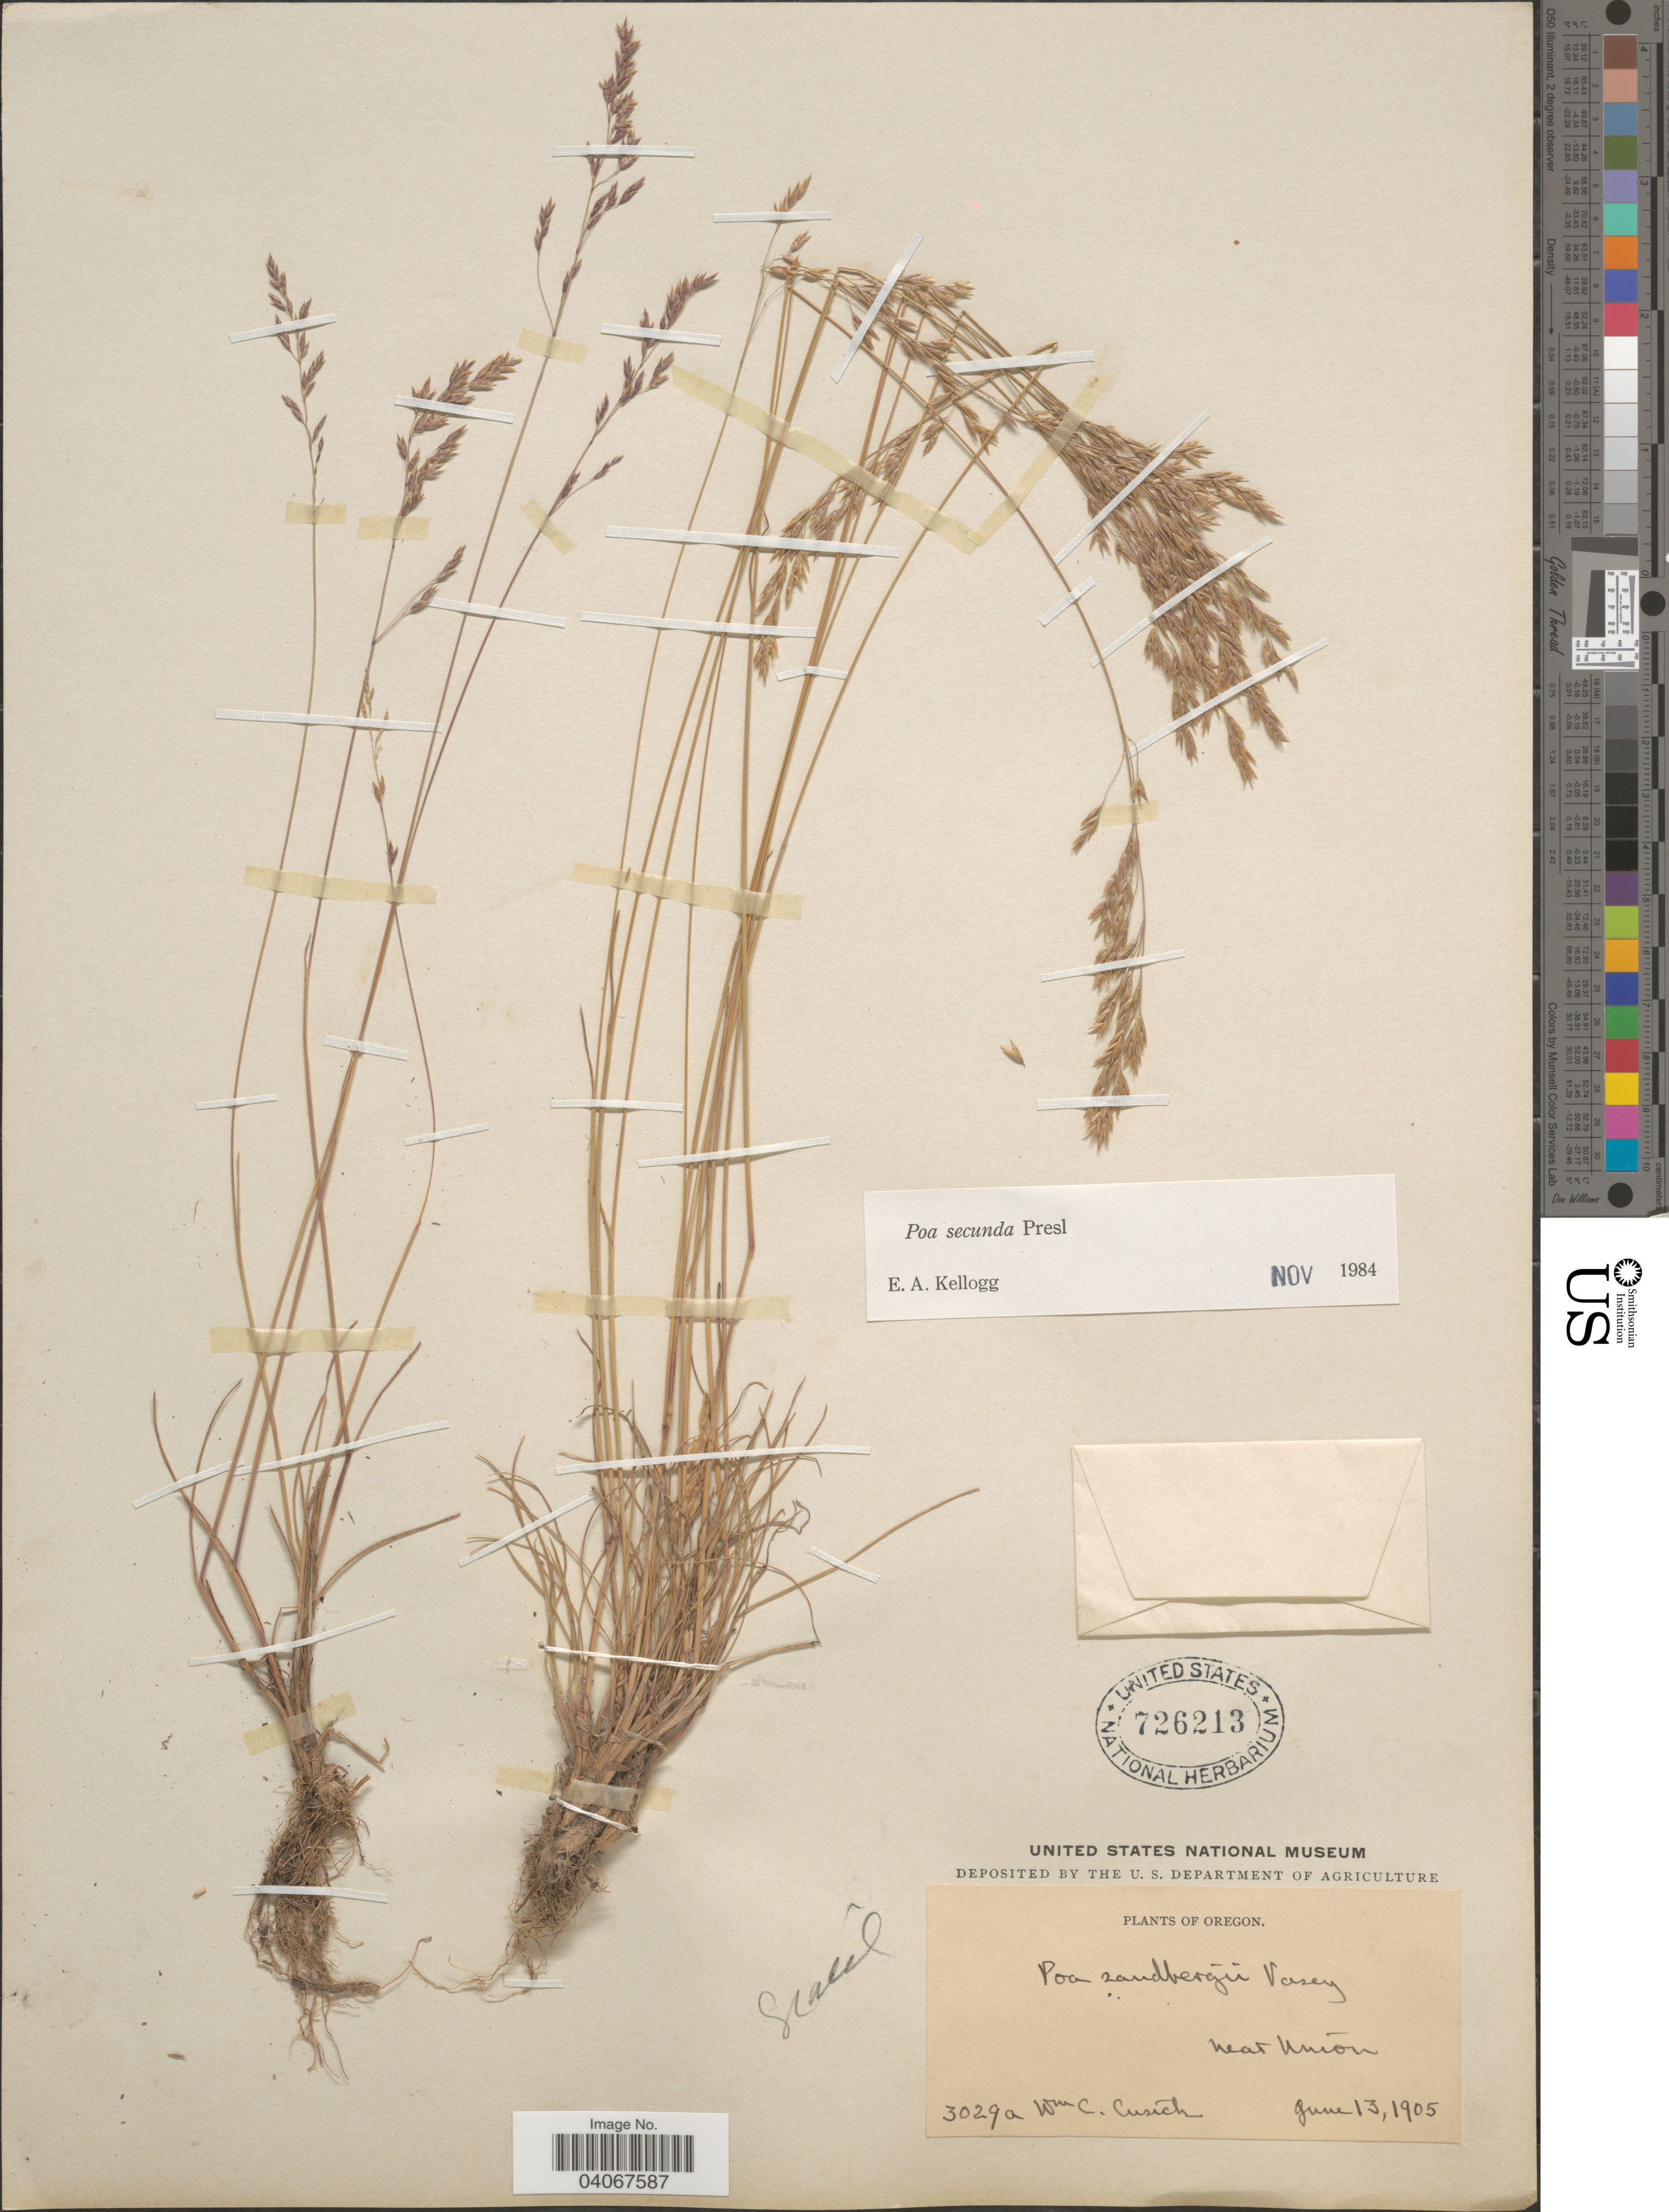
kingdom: Plantae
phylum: Tracheophyta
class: Liliopsida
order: Poales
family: Poaceae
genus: Poa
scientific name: Poa secunda subsp. secunda var. secunda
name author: J. Presl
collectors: W. C. Cusick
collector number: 3029a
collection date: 1905-06-13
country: United States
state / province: Oregon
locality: Near Union.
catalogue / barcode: US 726213